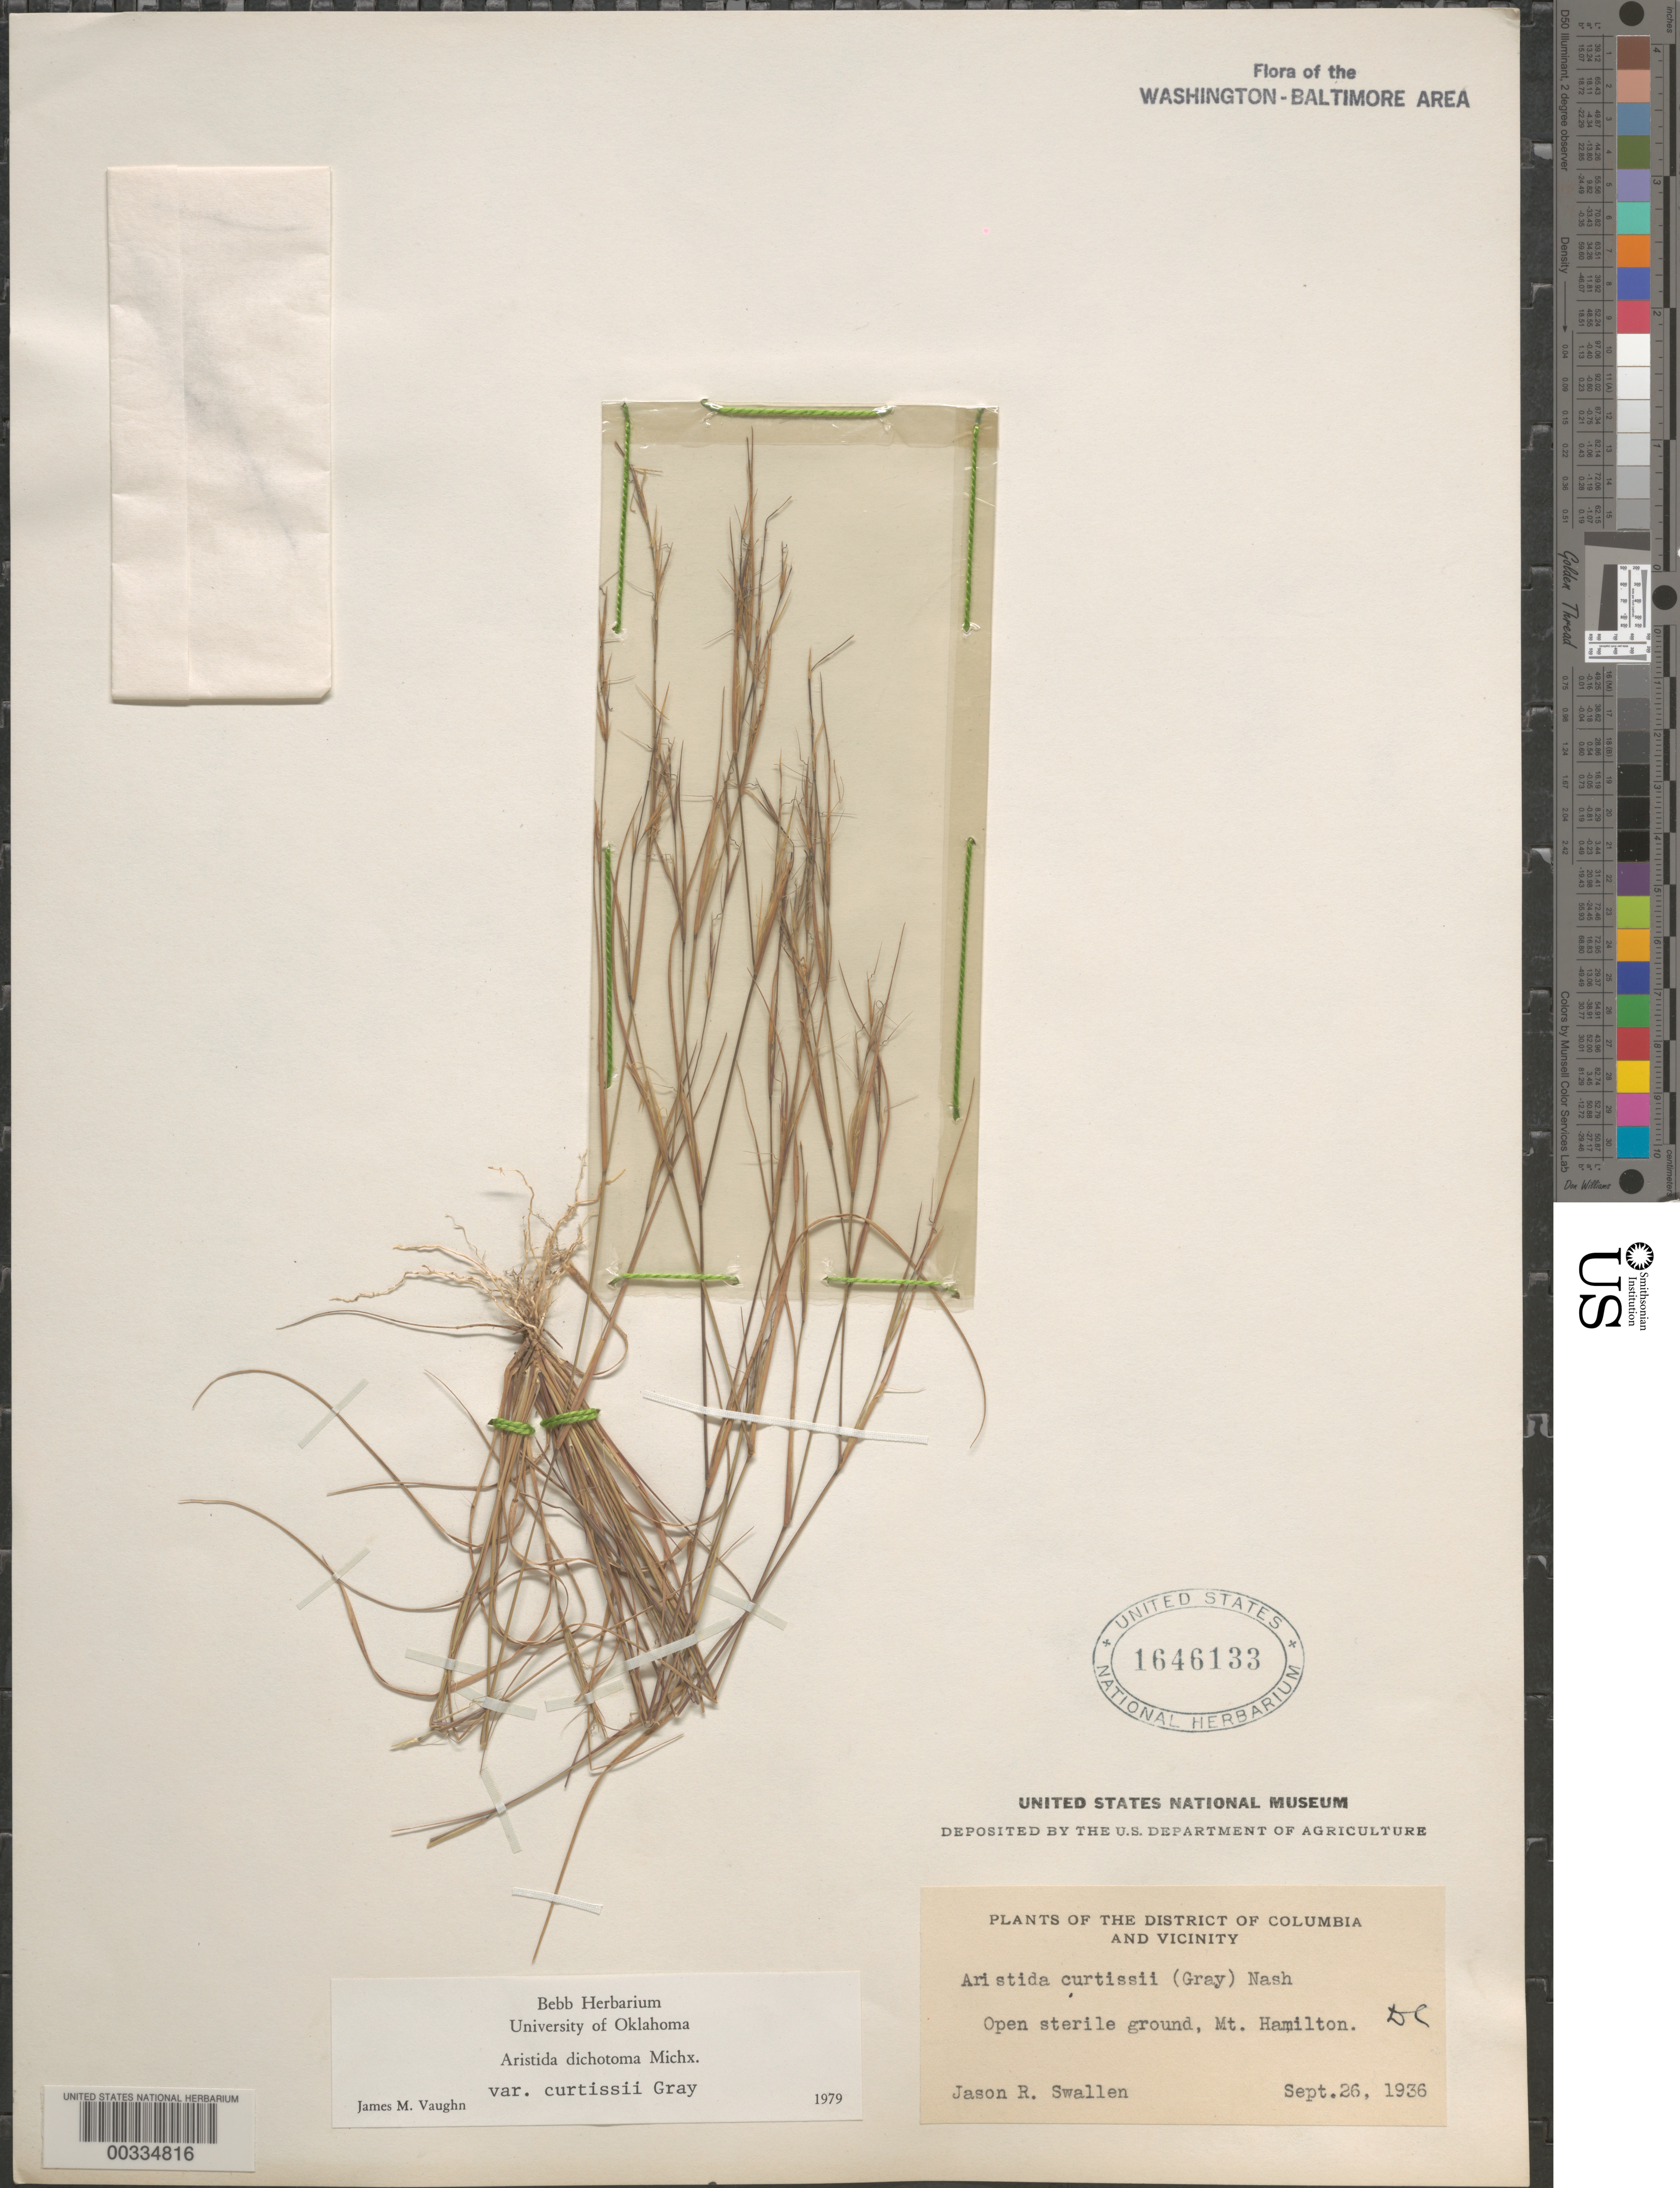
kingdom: Plantae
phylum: Tracheophyta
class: Liliopsida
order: Poales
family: Poaceae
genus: Aristida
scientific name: Aristida dichotoma var. curtisii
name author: A. Gray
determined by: Vaughn, J. M.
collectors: J. R. Swallen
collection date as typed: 26 Sep 1936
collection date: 1936-09-26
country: United States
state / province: District of Columbia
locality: Mt. Hamilton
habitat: Open sterile ground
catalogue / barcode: US 1646133